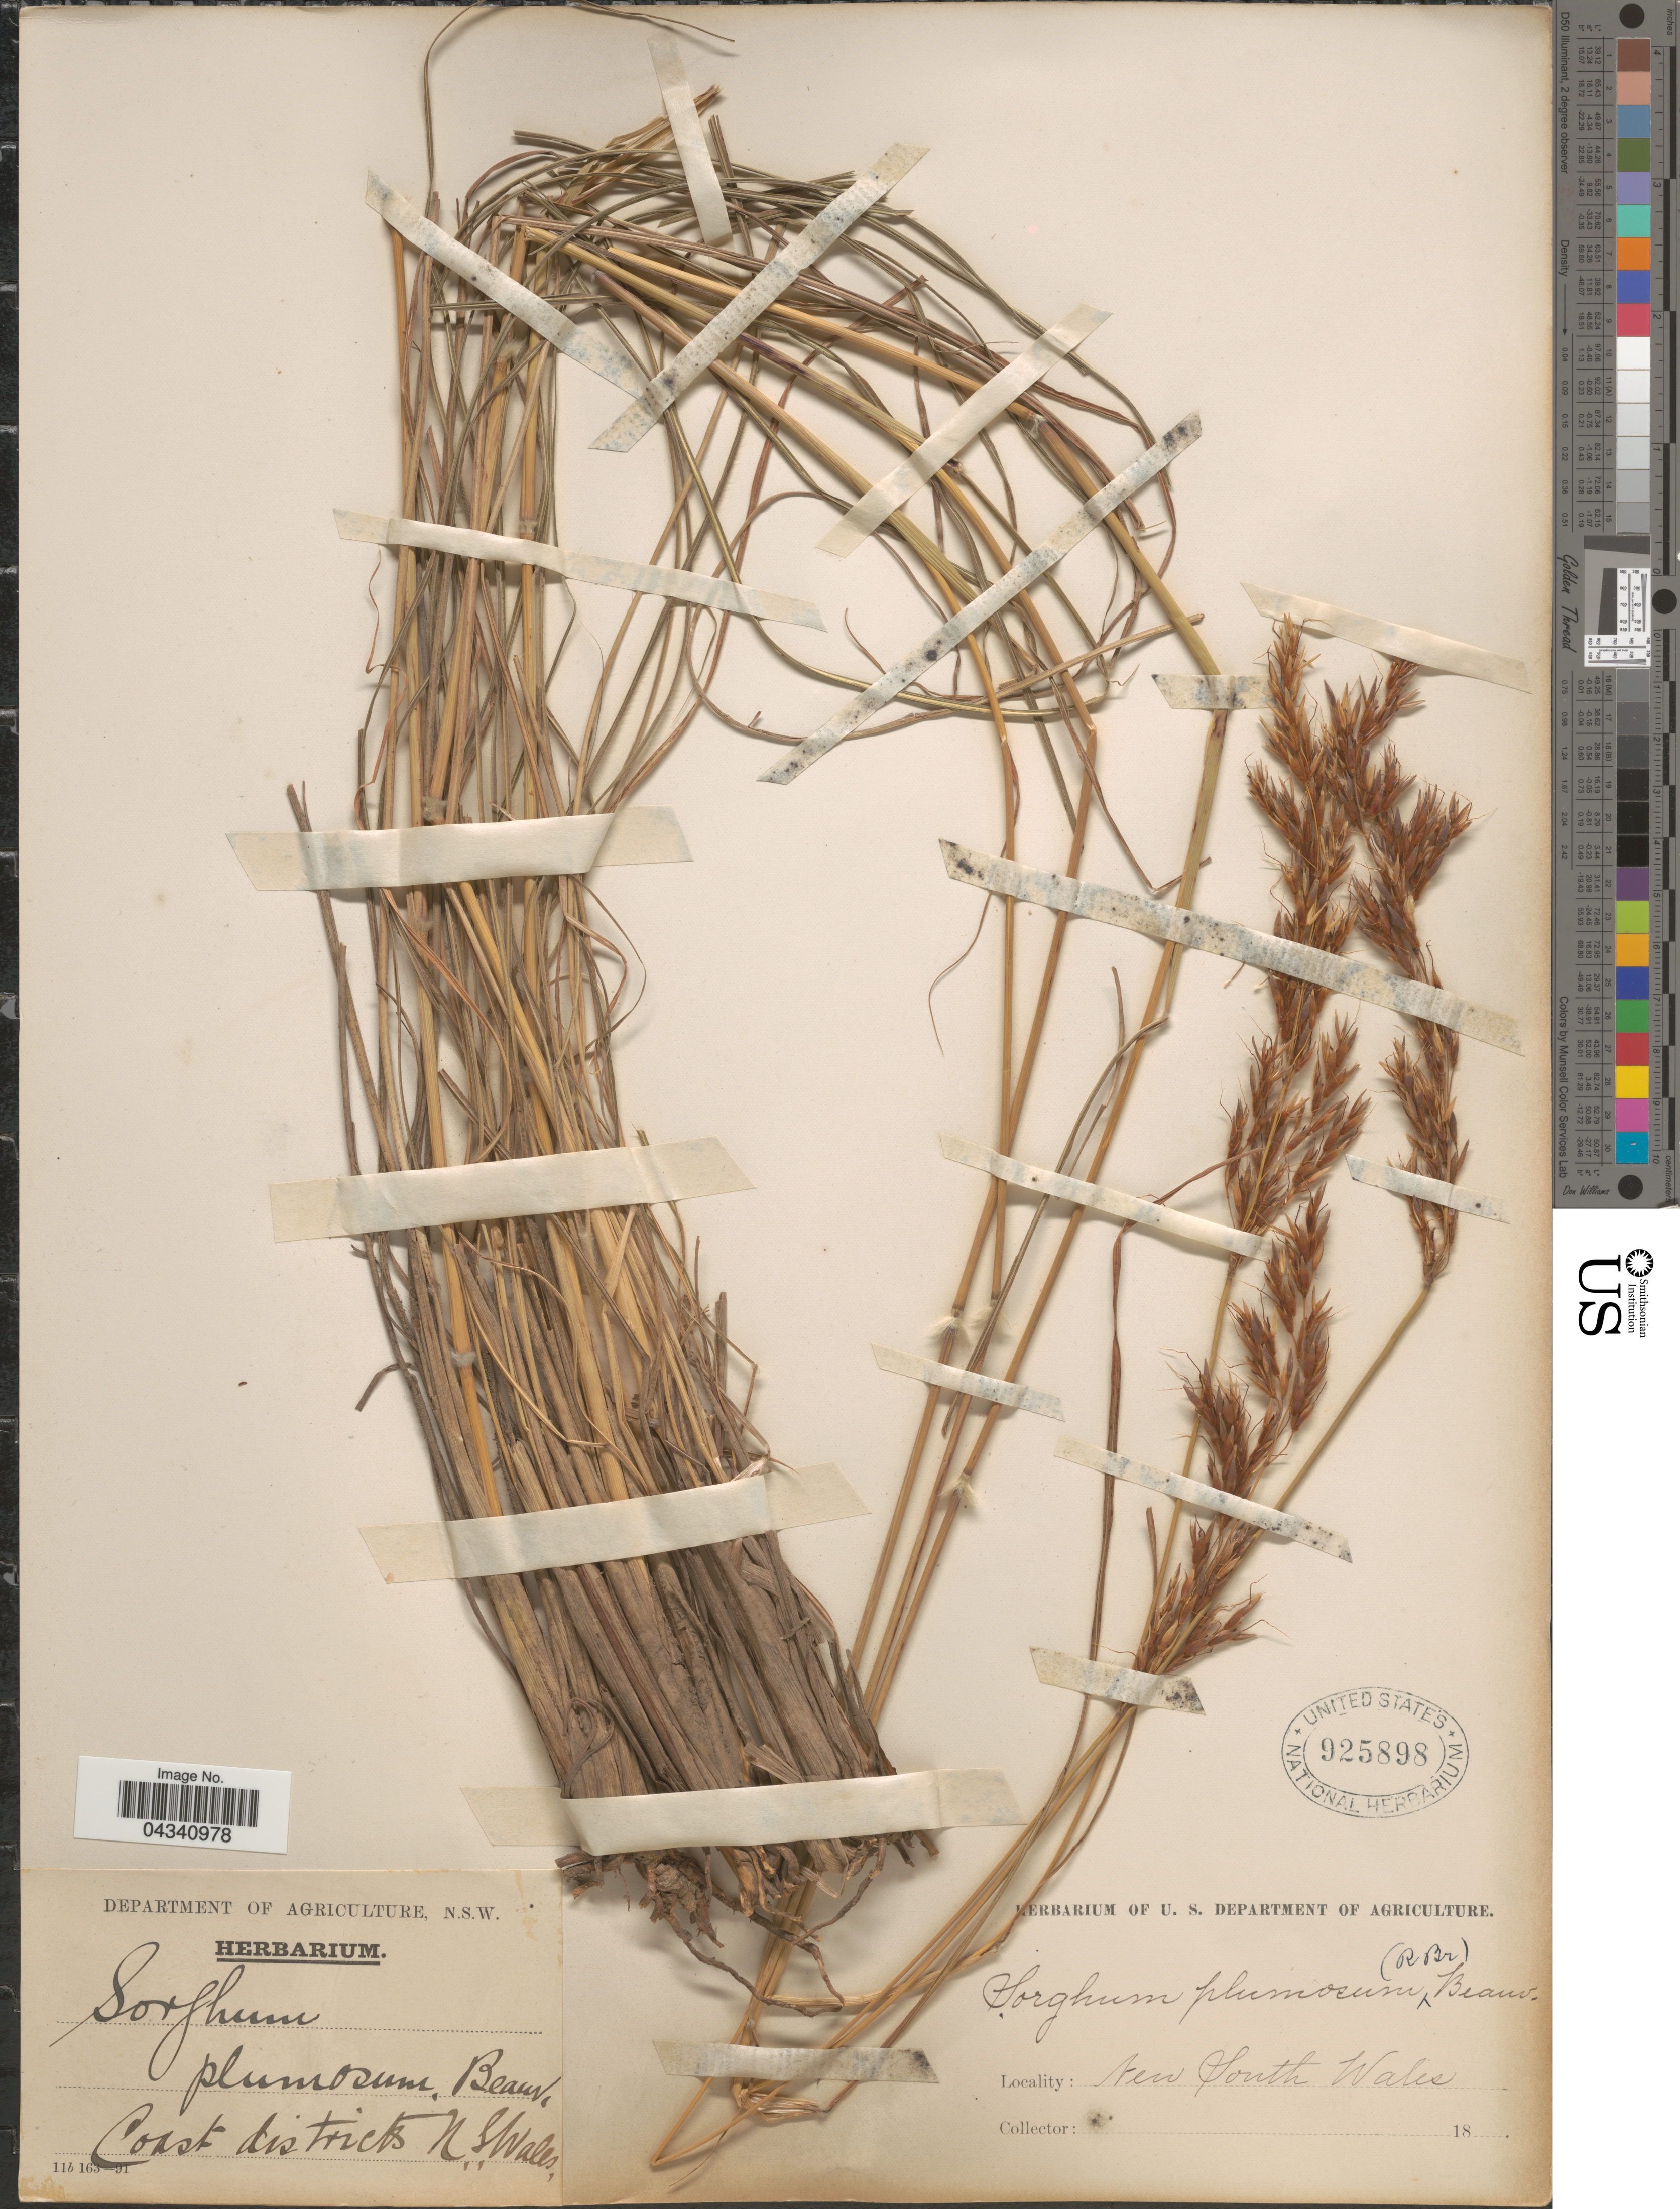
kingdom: Plantae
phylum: Tracheophyta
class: Liliopsida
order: Poales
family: Poaceae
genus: Sorghum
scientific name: Sorghum plumosum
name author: (R. Br.) P. Beauv.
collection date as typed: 18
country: Australia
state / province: New South Wales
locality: Coast districts.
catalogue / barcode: US 925898